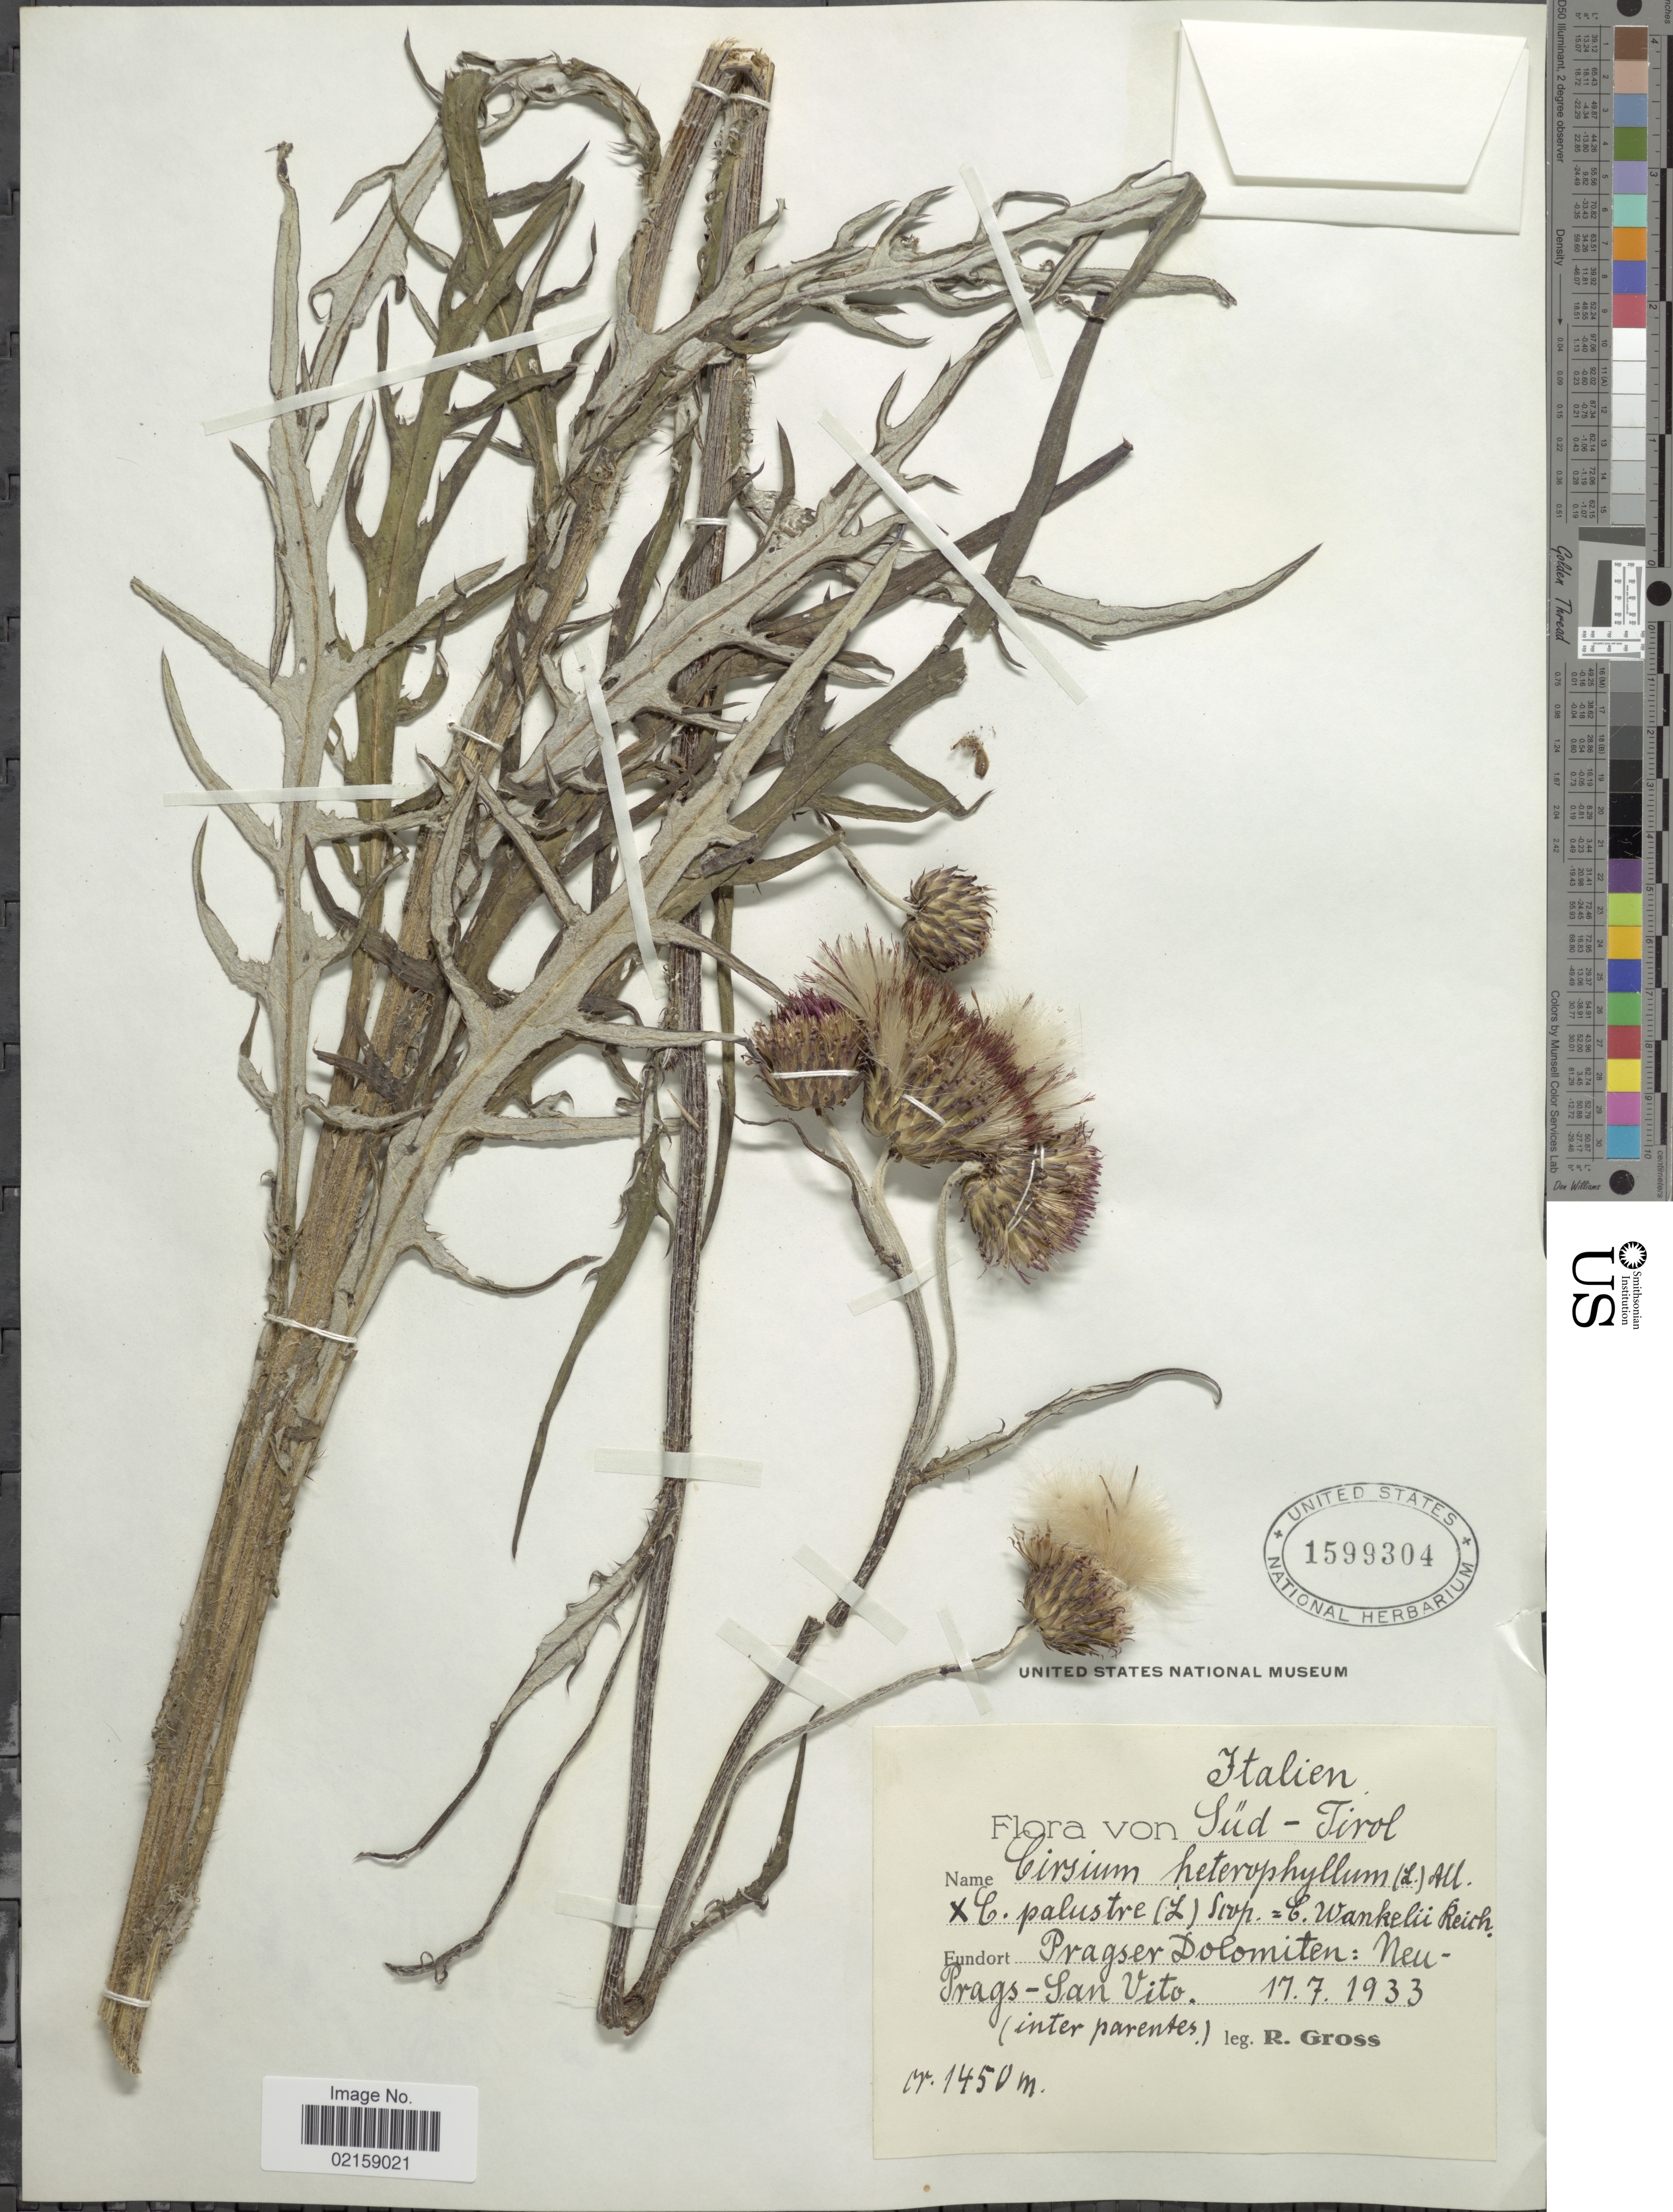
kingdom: Plantae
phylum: Tracheophyta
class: Magnoliopsida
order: Asterales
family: Asteraceae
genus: Cirsium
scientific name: Cirsium heterophyllum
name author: (L.) Hill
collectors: R. Gross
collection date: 1933-07-17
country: Italy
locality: Italien, Süd-Tirol, Fundort Pragser Dolomiten: Neu-Prags-San Vito (inter parentes).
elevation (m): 1450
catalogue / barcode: US 1599304